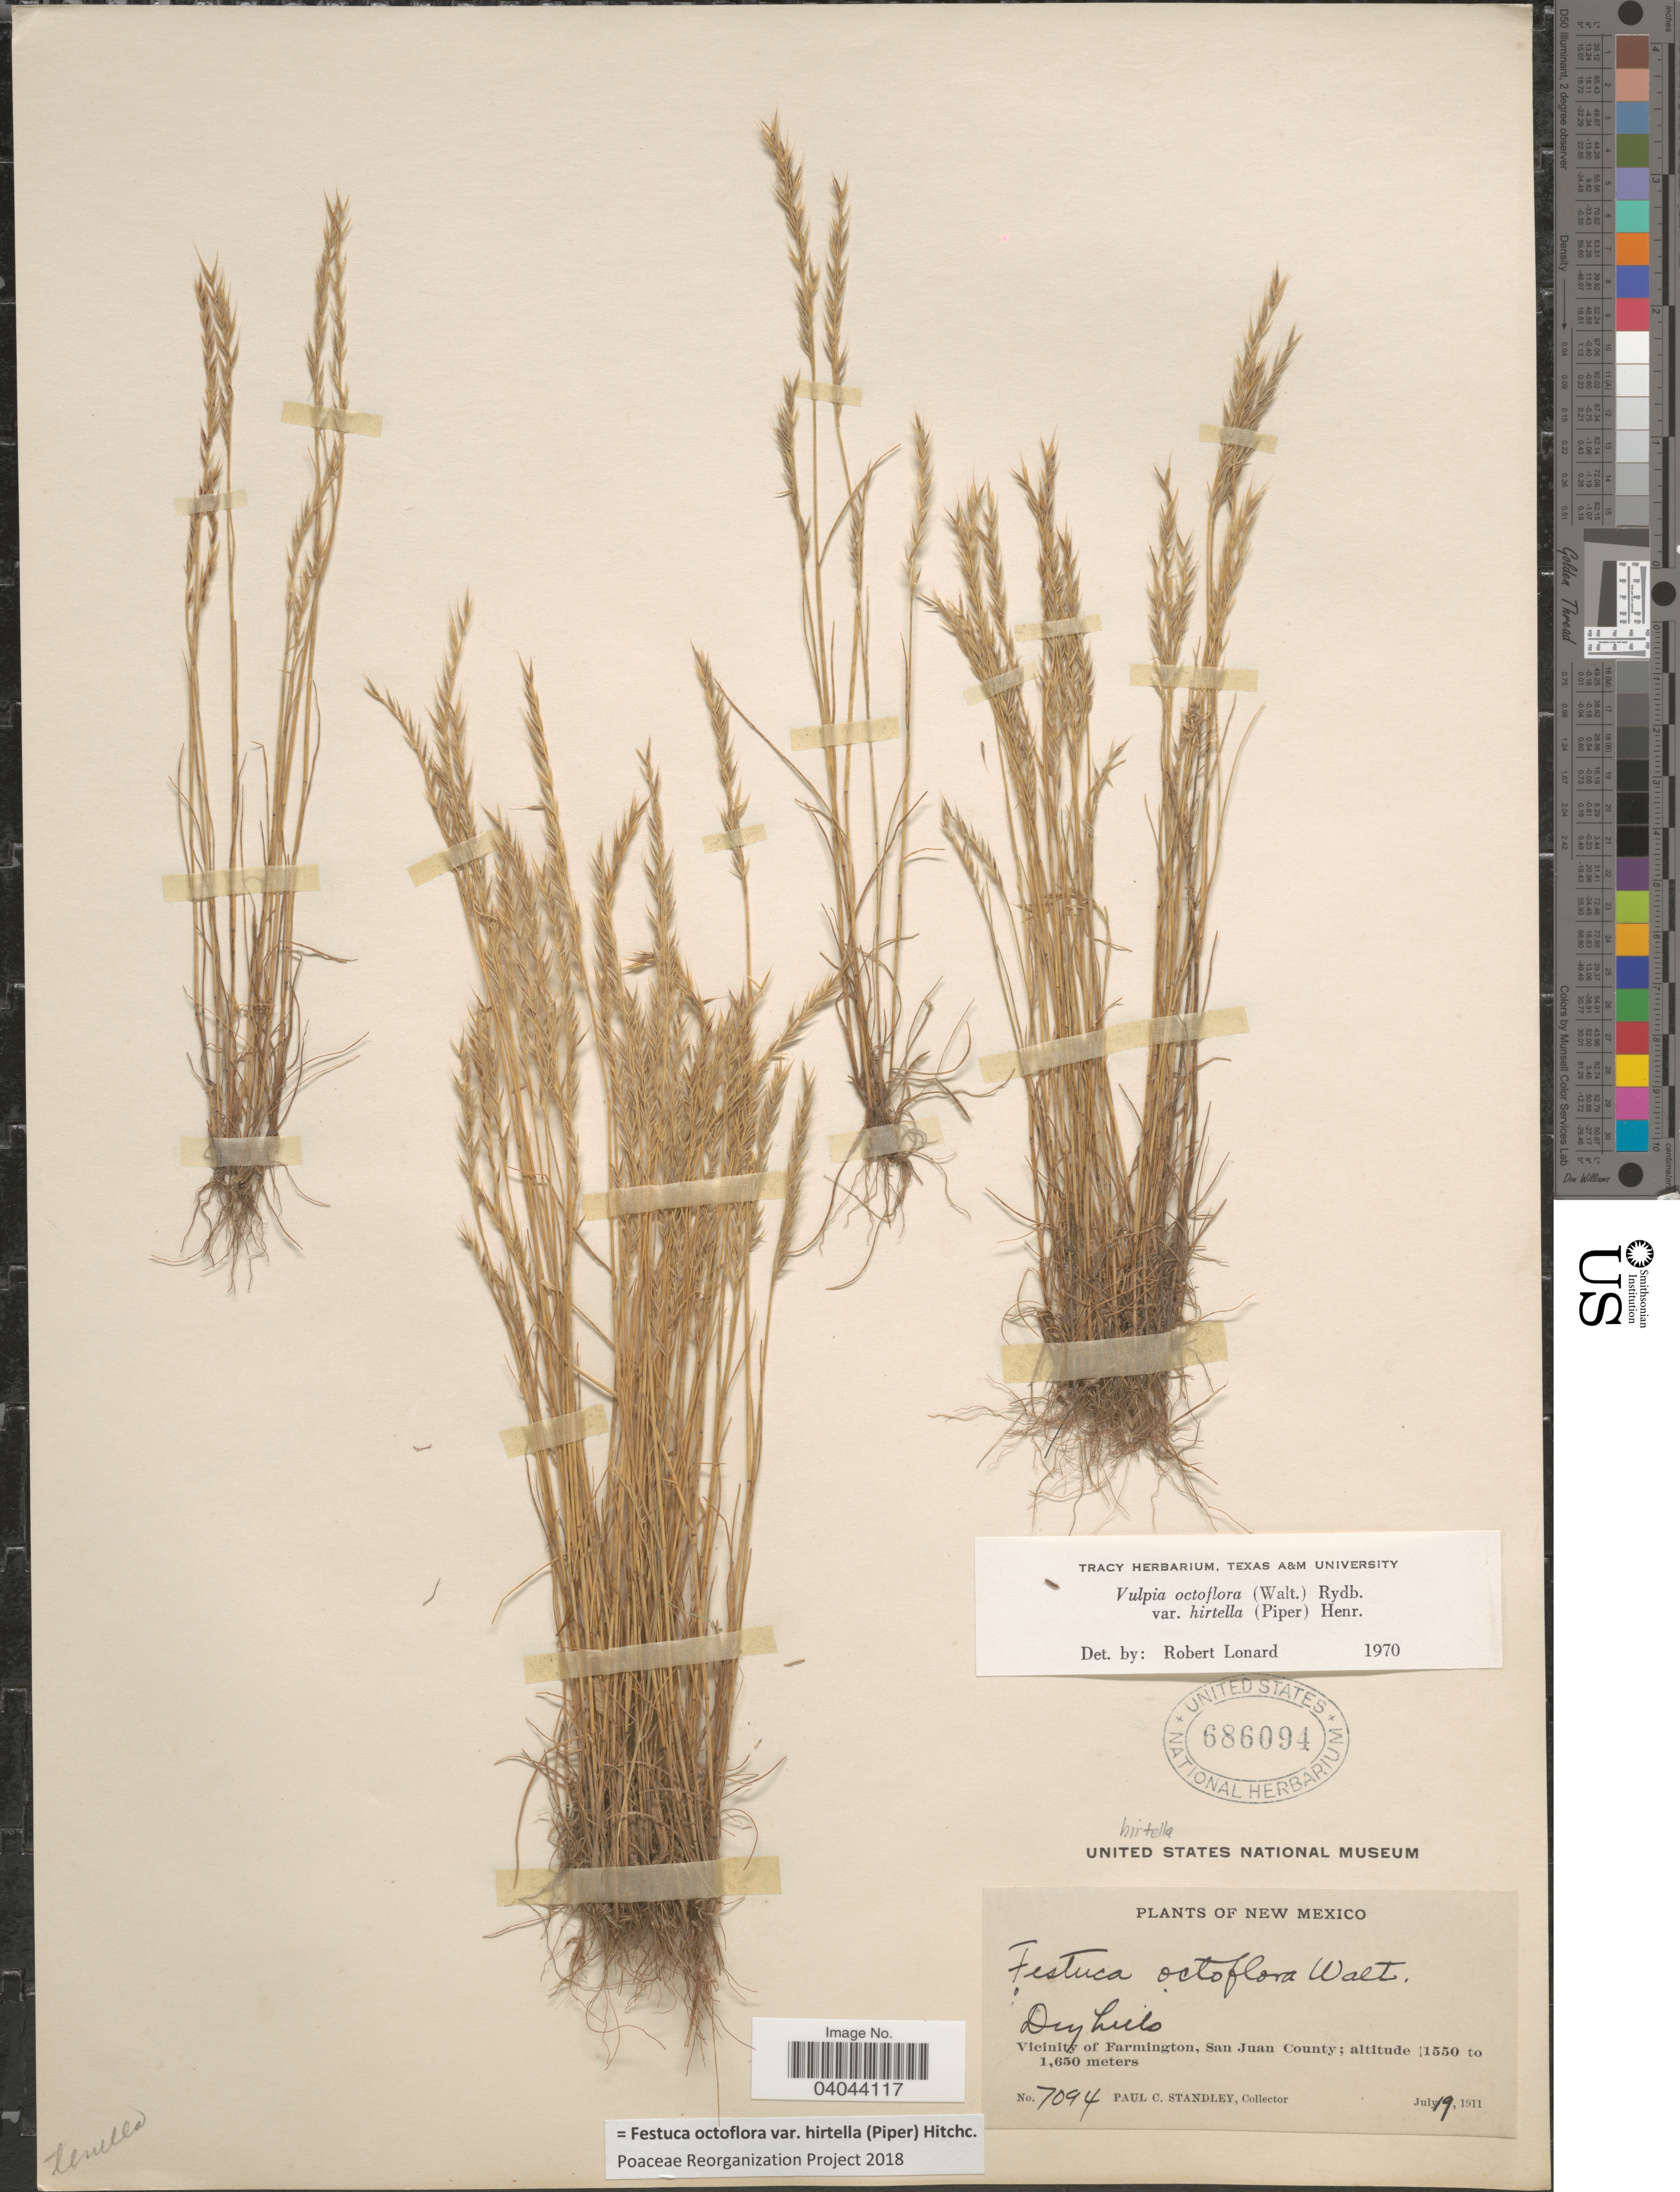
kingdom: Plantae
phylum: Tracheophyta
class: Liliopsida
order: Poales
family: Poaceae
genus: Festuca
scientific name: Festuca octoflora var. hirtella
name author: Piper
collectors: P. C. Standley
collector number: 7094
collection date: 1911-07-19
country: United States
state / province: New Mexico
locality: Vicinity of Farmington, San Juan County.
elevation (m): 1550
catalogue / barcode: US 686094